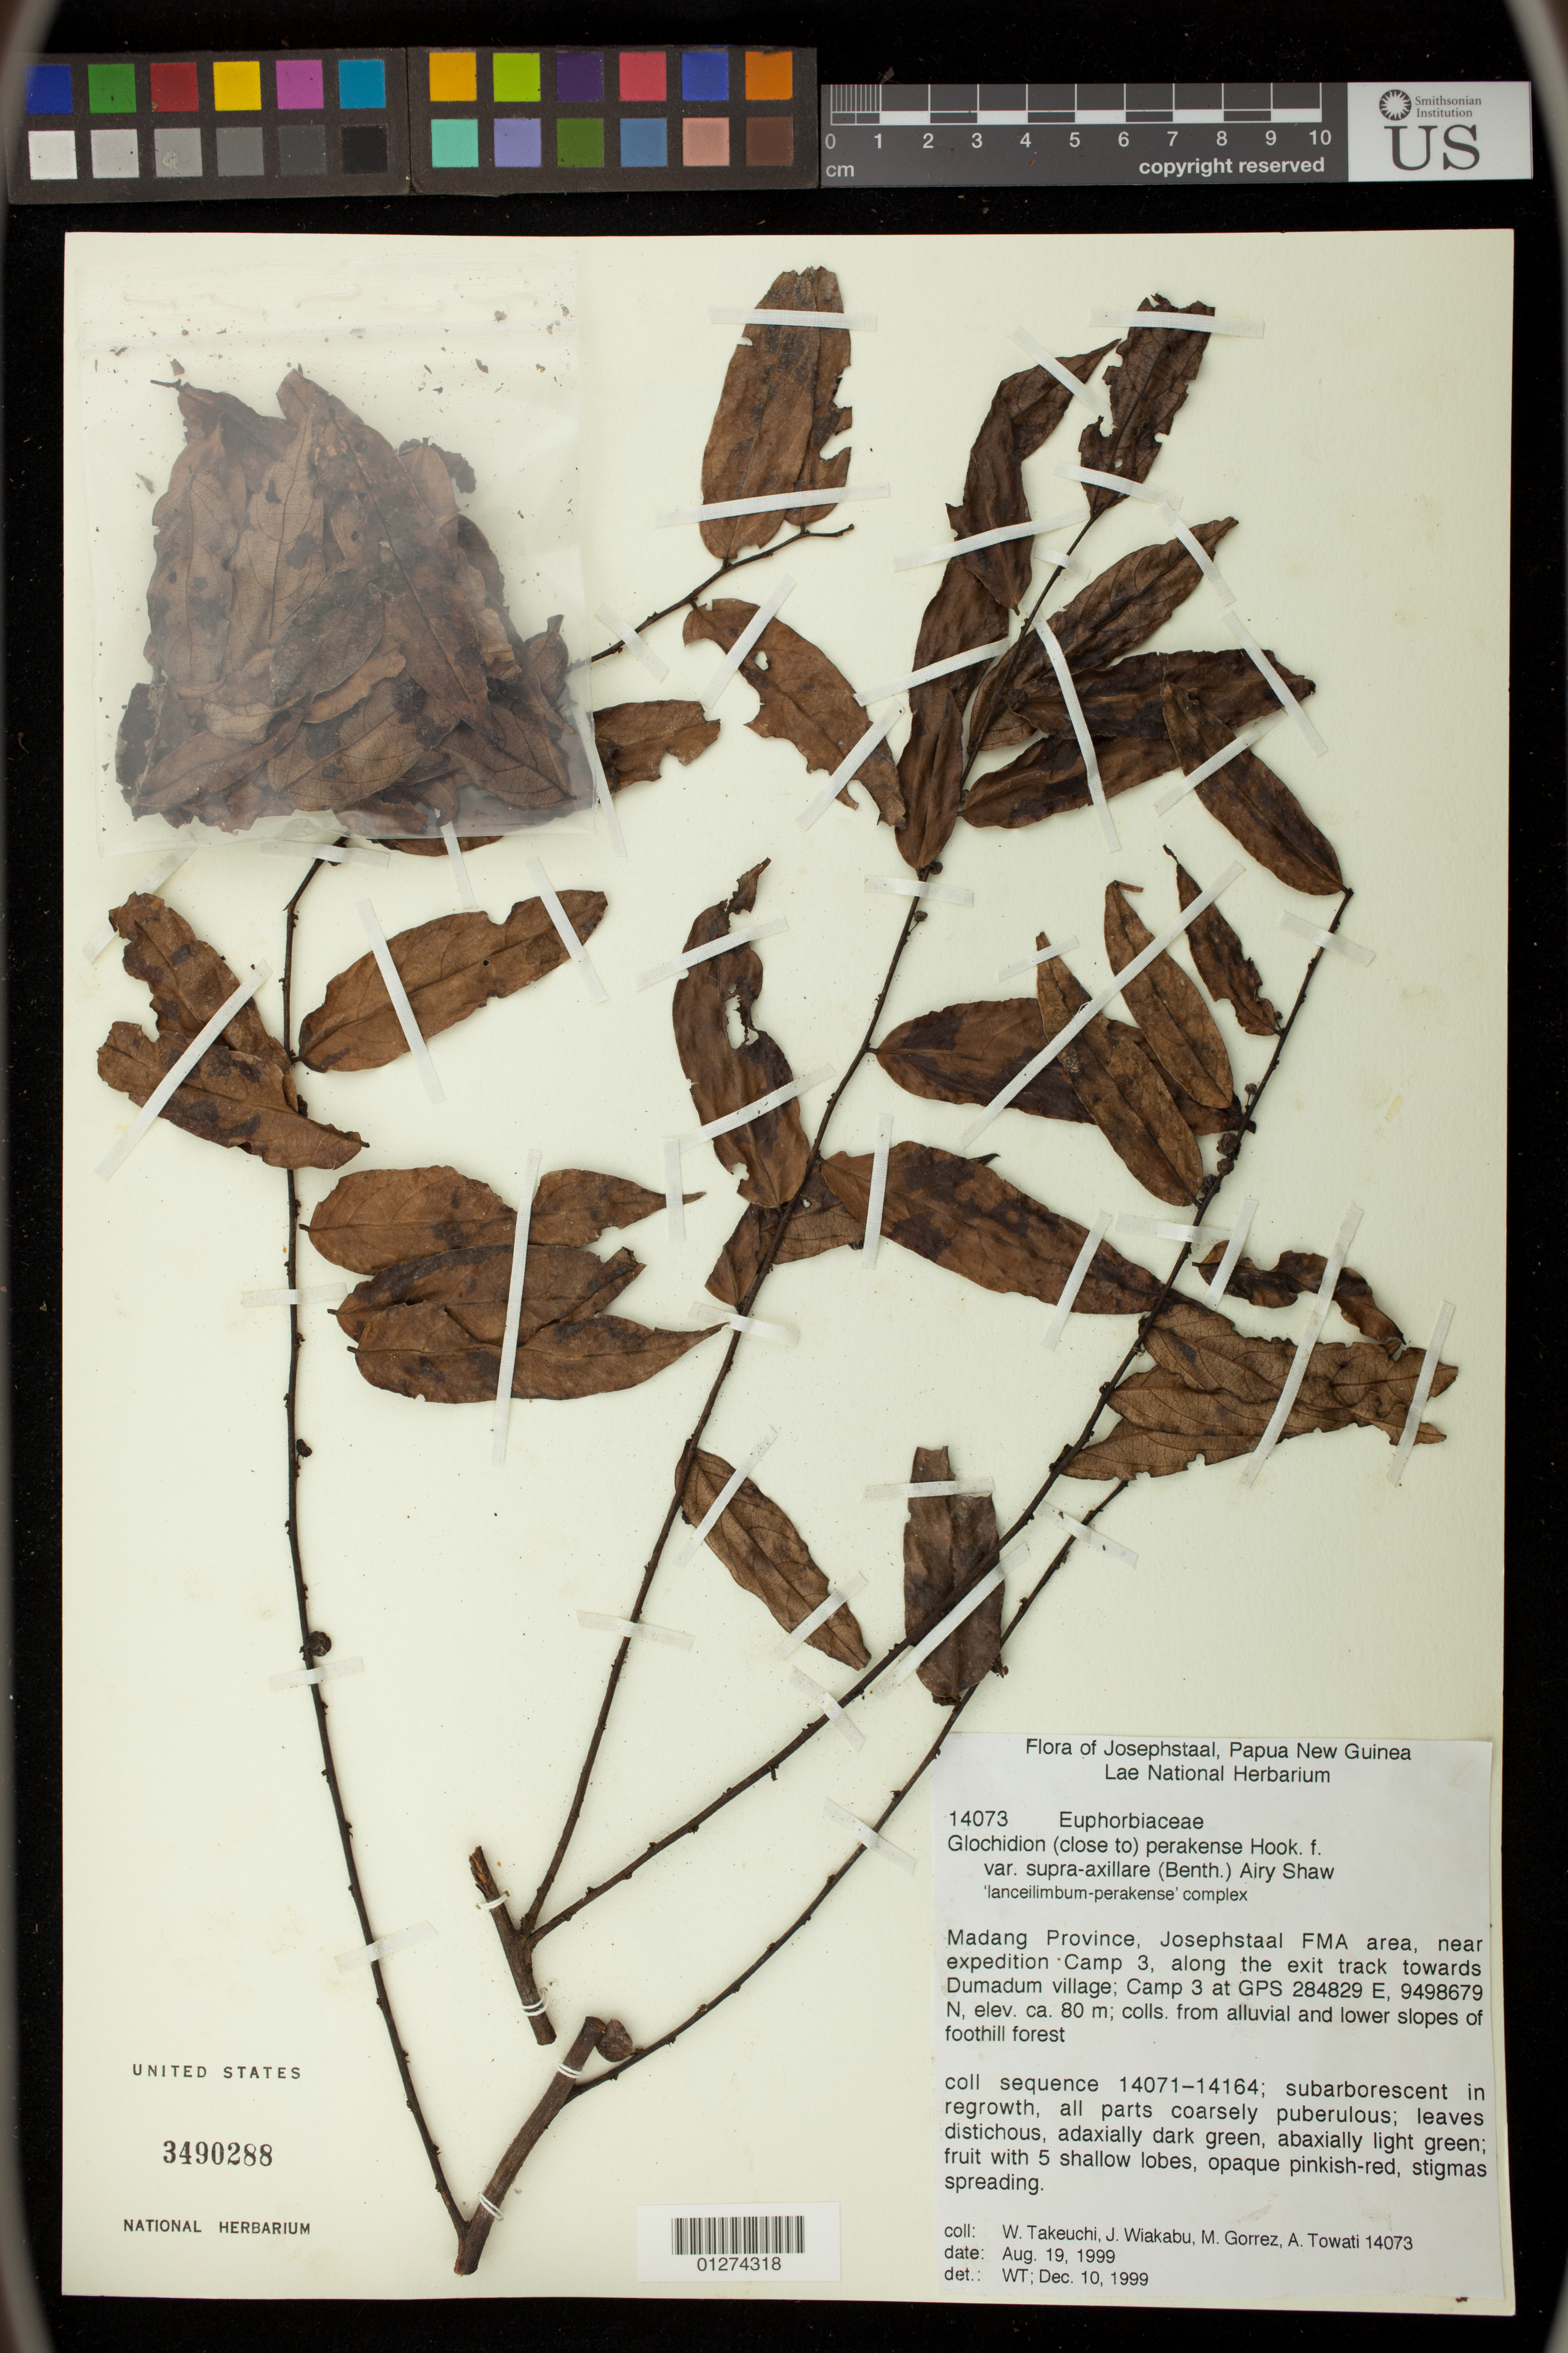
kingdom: Plantae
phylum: Tracheophyta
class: Magnoliopsida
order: Malpighiales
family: Phyllanthaceae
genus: Glochidion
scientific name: Glochidion sp.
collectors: W. N. Takeuchi, J. Wiakabu, M. Gorrez & A. Towati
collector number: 14073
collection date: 1999-08-19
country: Papua New Guinea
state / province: Madang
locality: Josephstaal FMA area, near expedition Camp 3, along the exit track towards Dumadum village; Camp 3 at GPS 284829 E, 9498679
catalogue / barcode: US 3490288